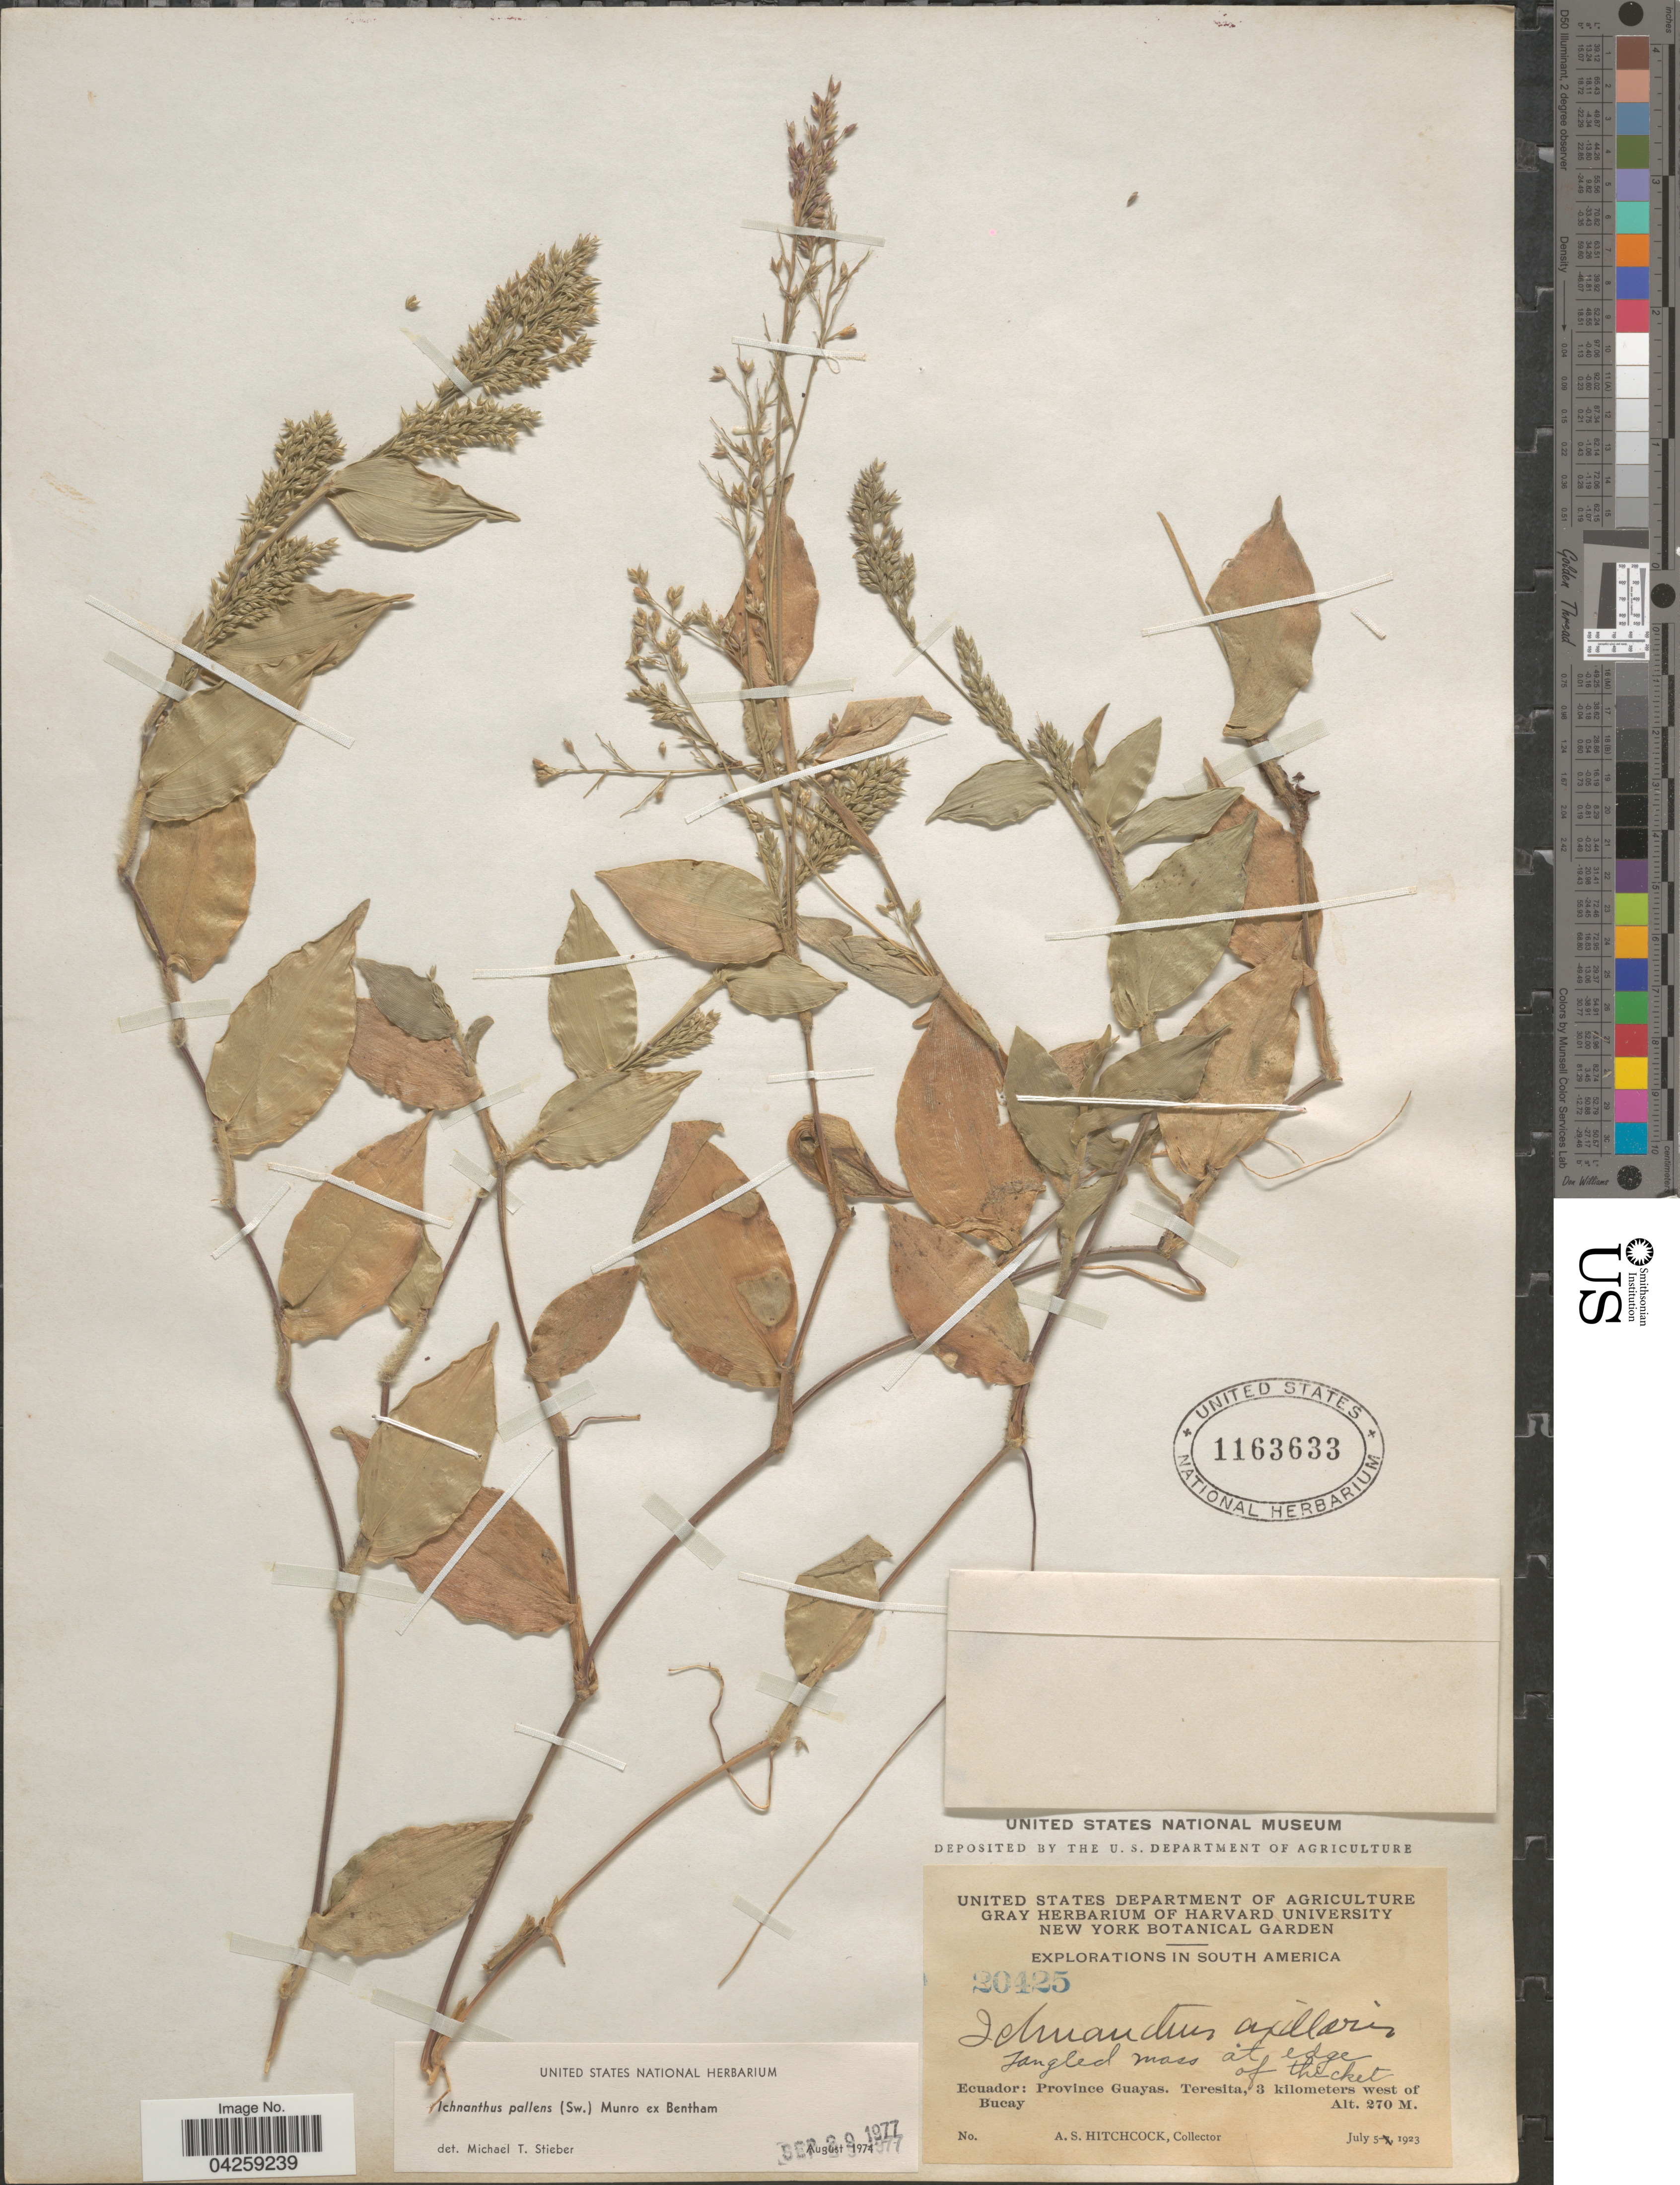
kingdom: Plantae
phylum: Tracheophyta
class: Liliopsida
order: Poales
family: Poaceae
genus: Ichnanthus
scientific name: Ichnanthus pallens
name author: (Sw.) Munro ex Benth.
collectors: A. S. Hitchcock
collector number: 20425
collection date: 1923-07-05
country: Ecuador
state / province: Guayas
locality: Explorations in South America. Teresita, 3 kilometers west of Bucay.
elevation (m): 270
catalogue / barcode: US 1163633